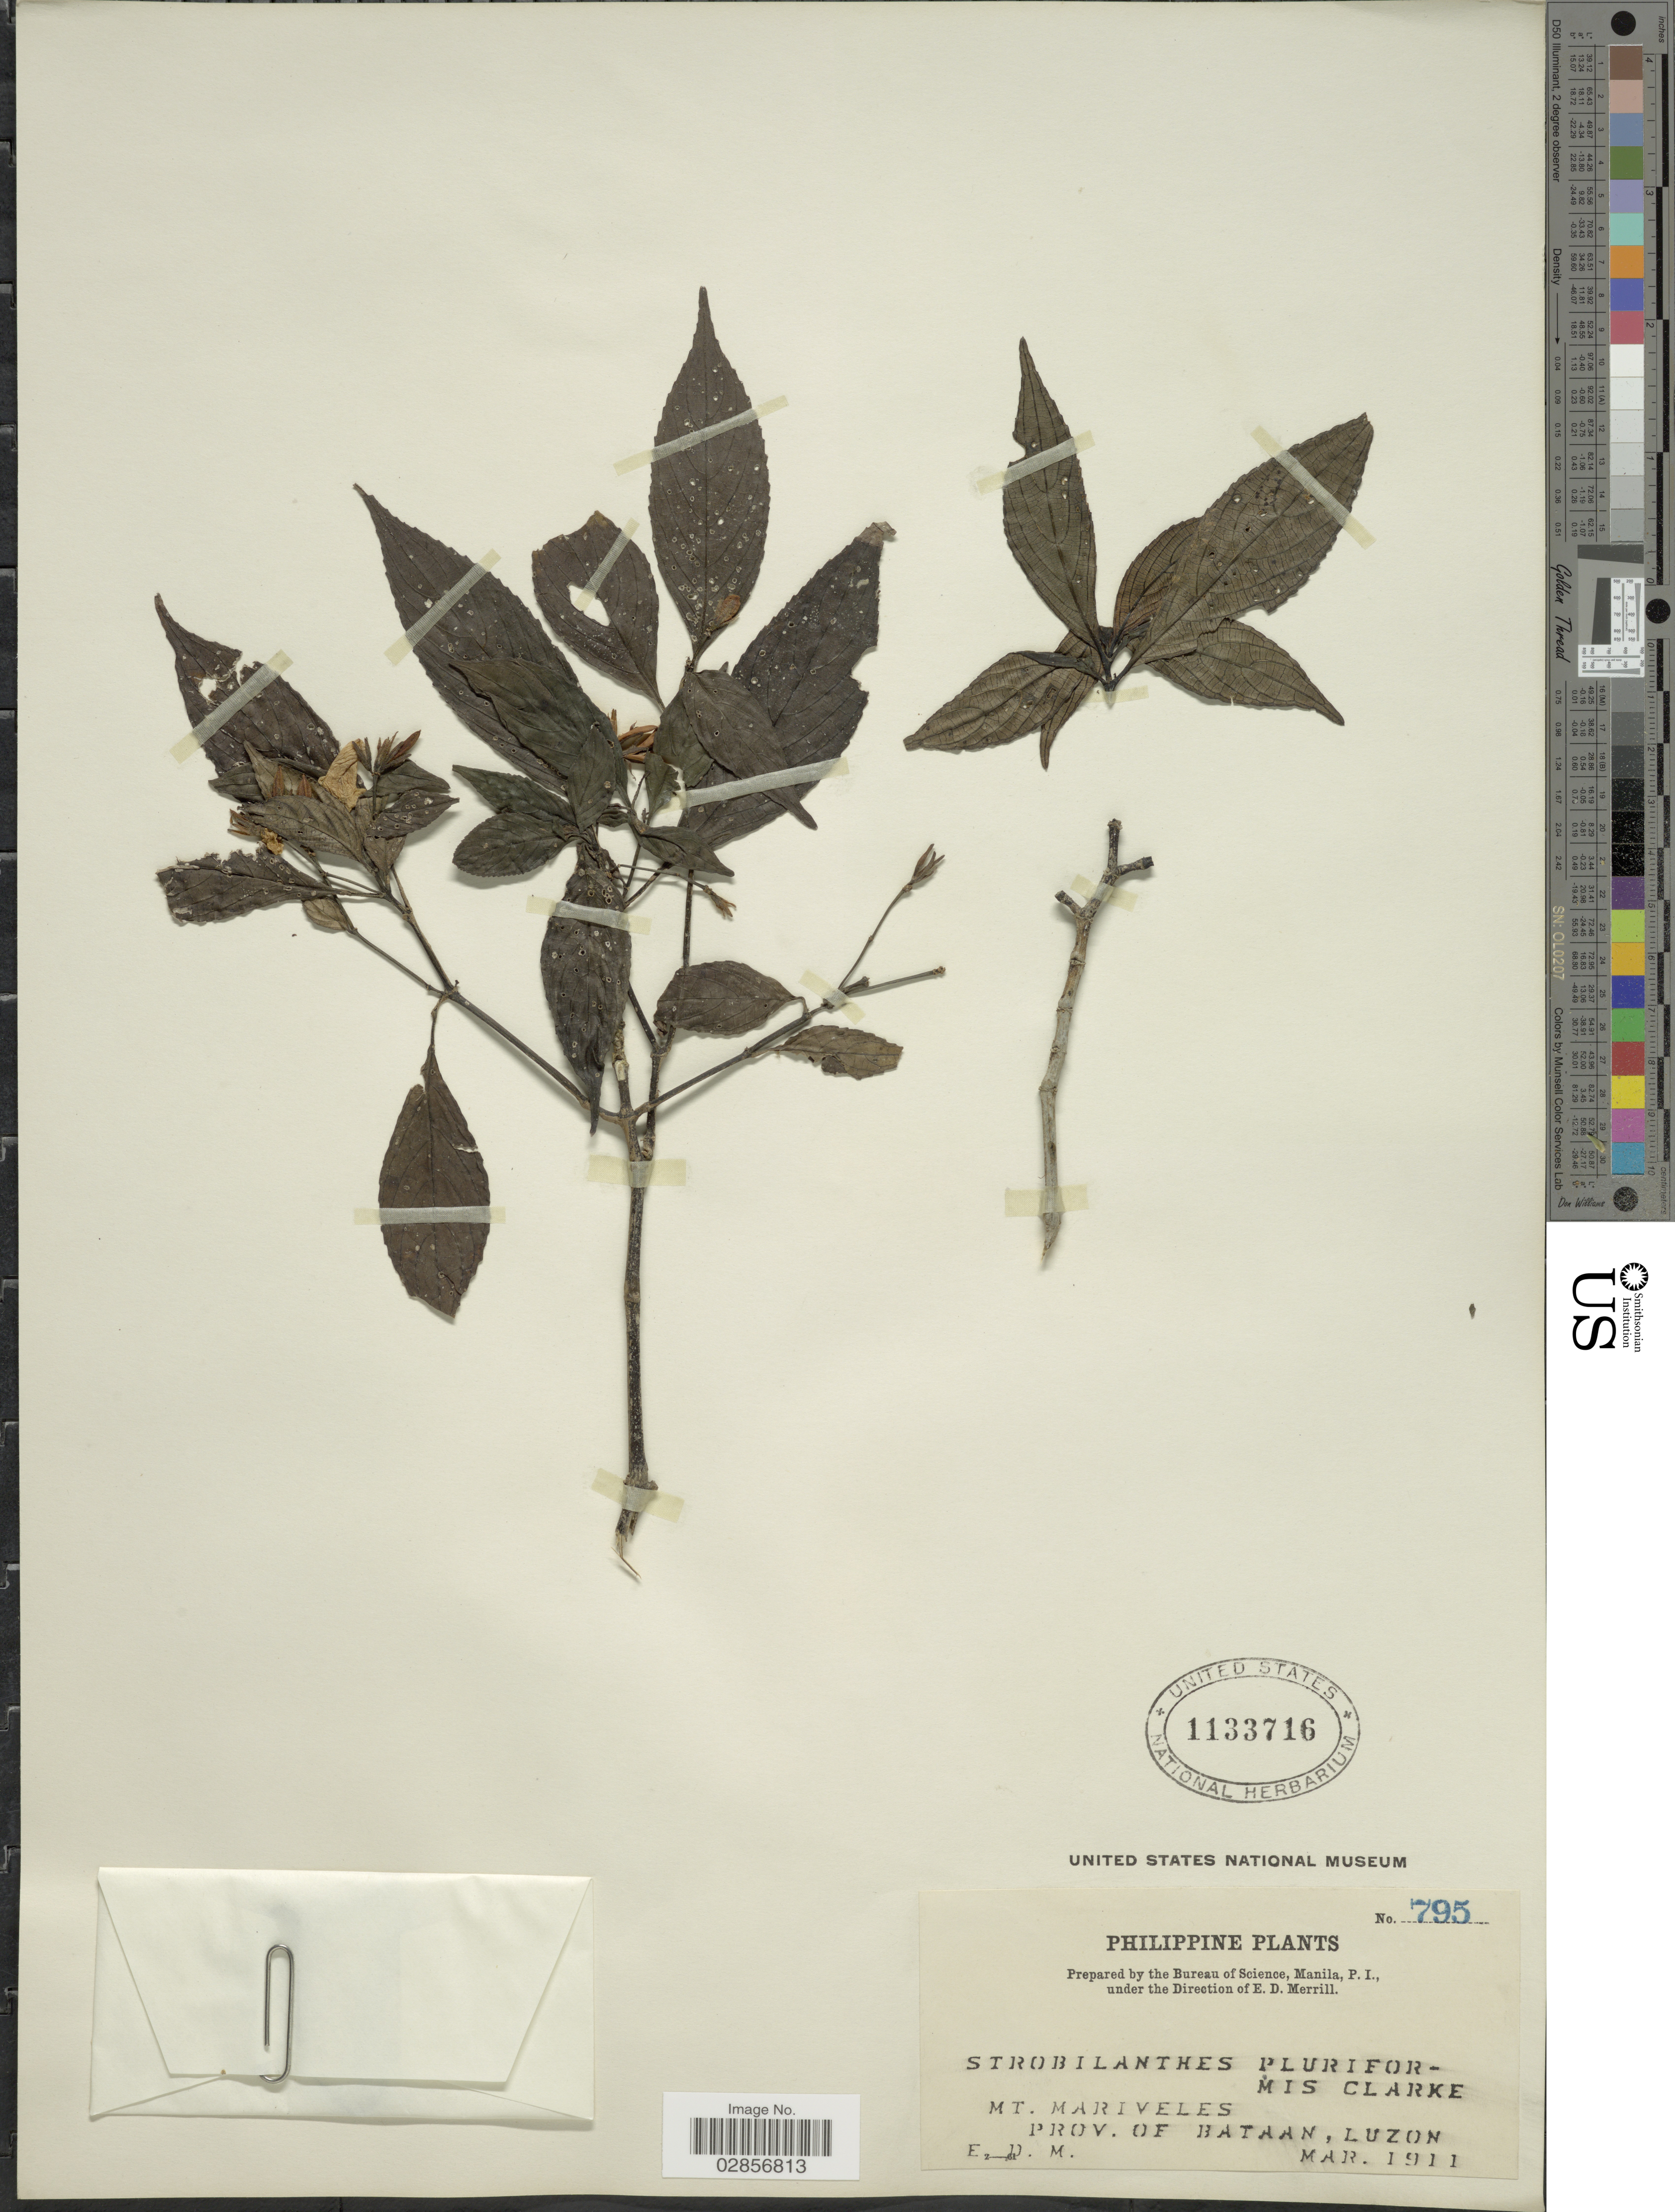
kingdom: Plantae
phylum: Tracheophyta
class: Magnoliopsida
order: Lamiales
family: Acanthaceae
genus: Strobilanthes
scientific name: Strobilanthes pluriformis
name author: C.B. Clarke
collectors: E. D. Merrill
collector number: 795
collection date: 1911-03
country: Philippines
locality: Mt. Mariveles. Prov. of Bataan, Luzon.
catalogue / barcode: US 1133716